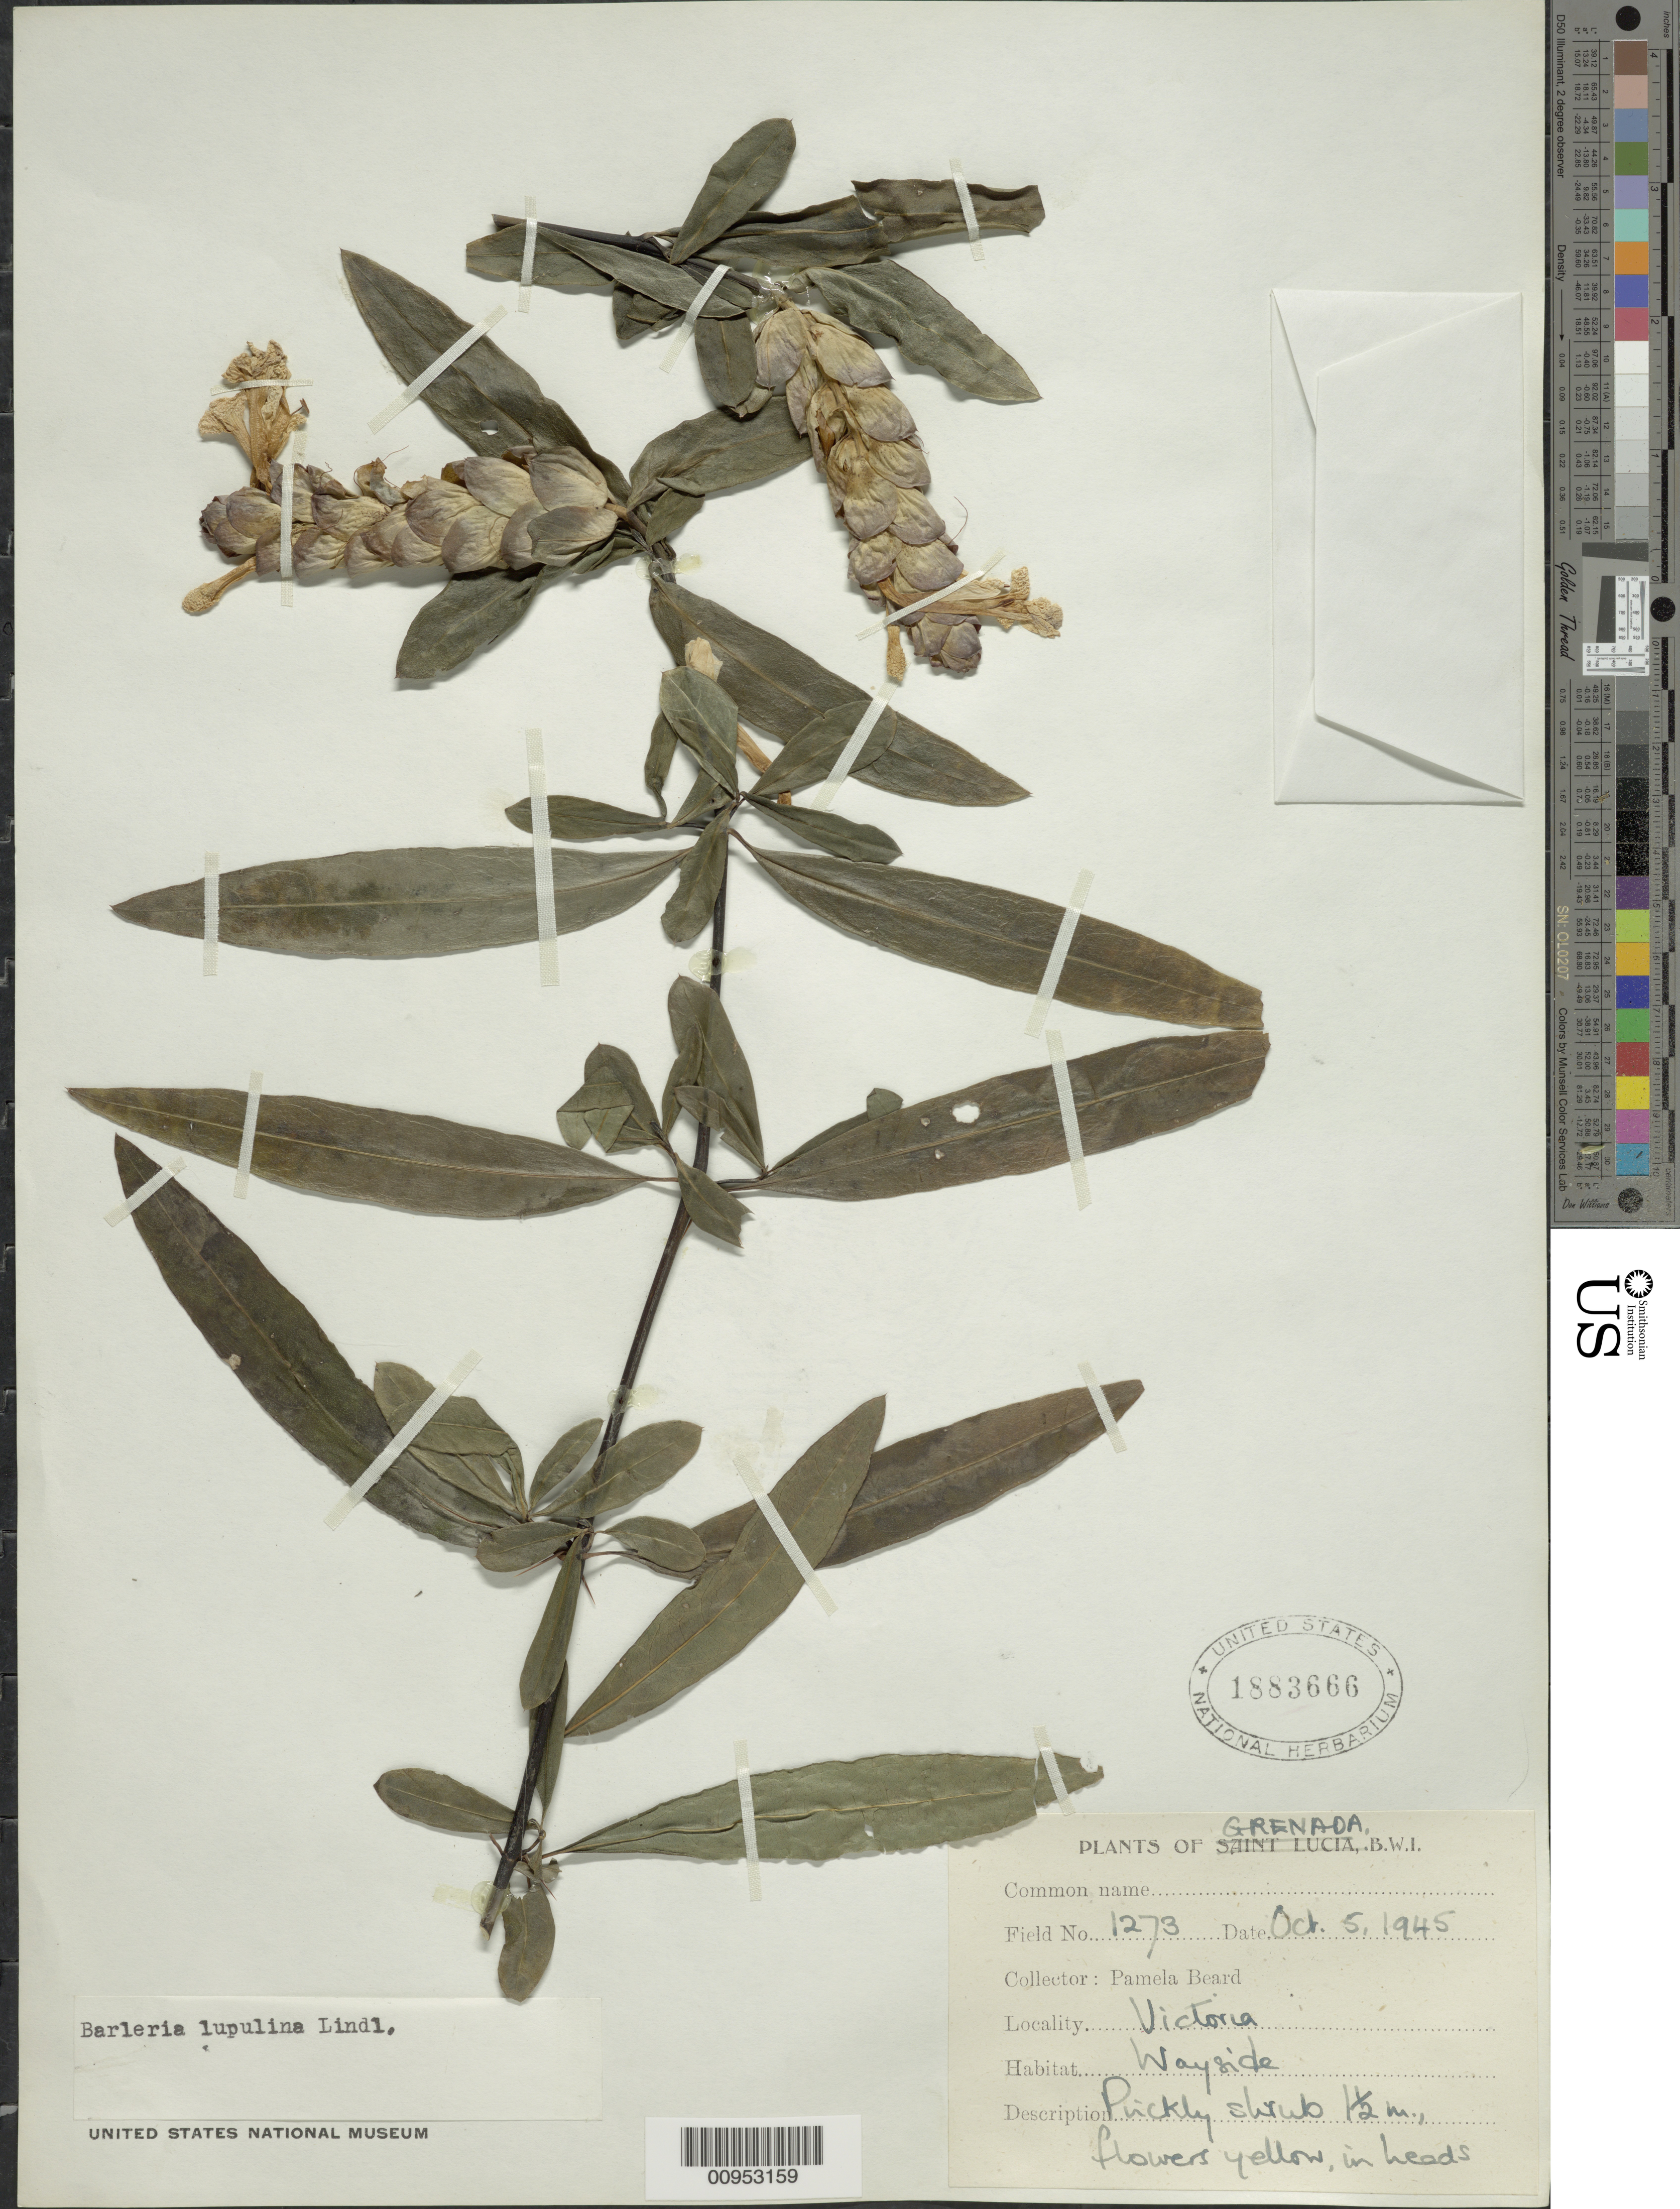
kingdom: Plantae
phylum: Tracheophyta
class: Magnoliopsida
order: Lamiales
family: Acanthaceae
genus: Barleria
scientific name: Barleria lupulina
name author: Lindl.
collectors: P. Beard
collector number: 1273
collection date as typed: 05 Oct 1945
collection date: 1945-10-05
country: Grenada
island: Grenada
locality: Victoria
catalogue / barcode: US 1883666